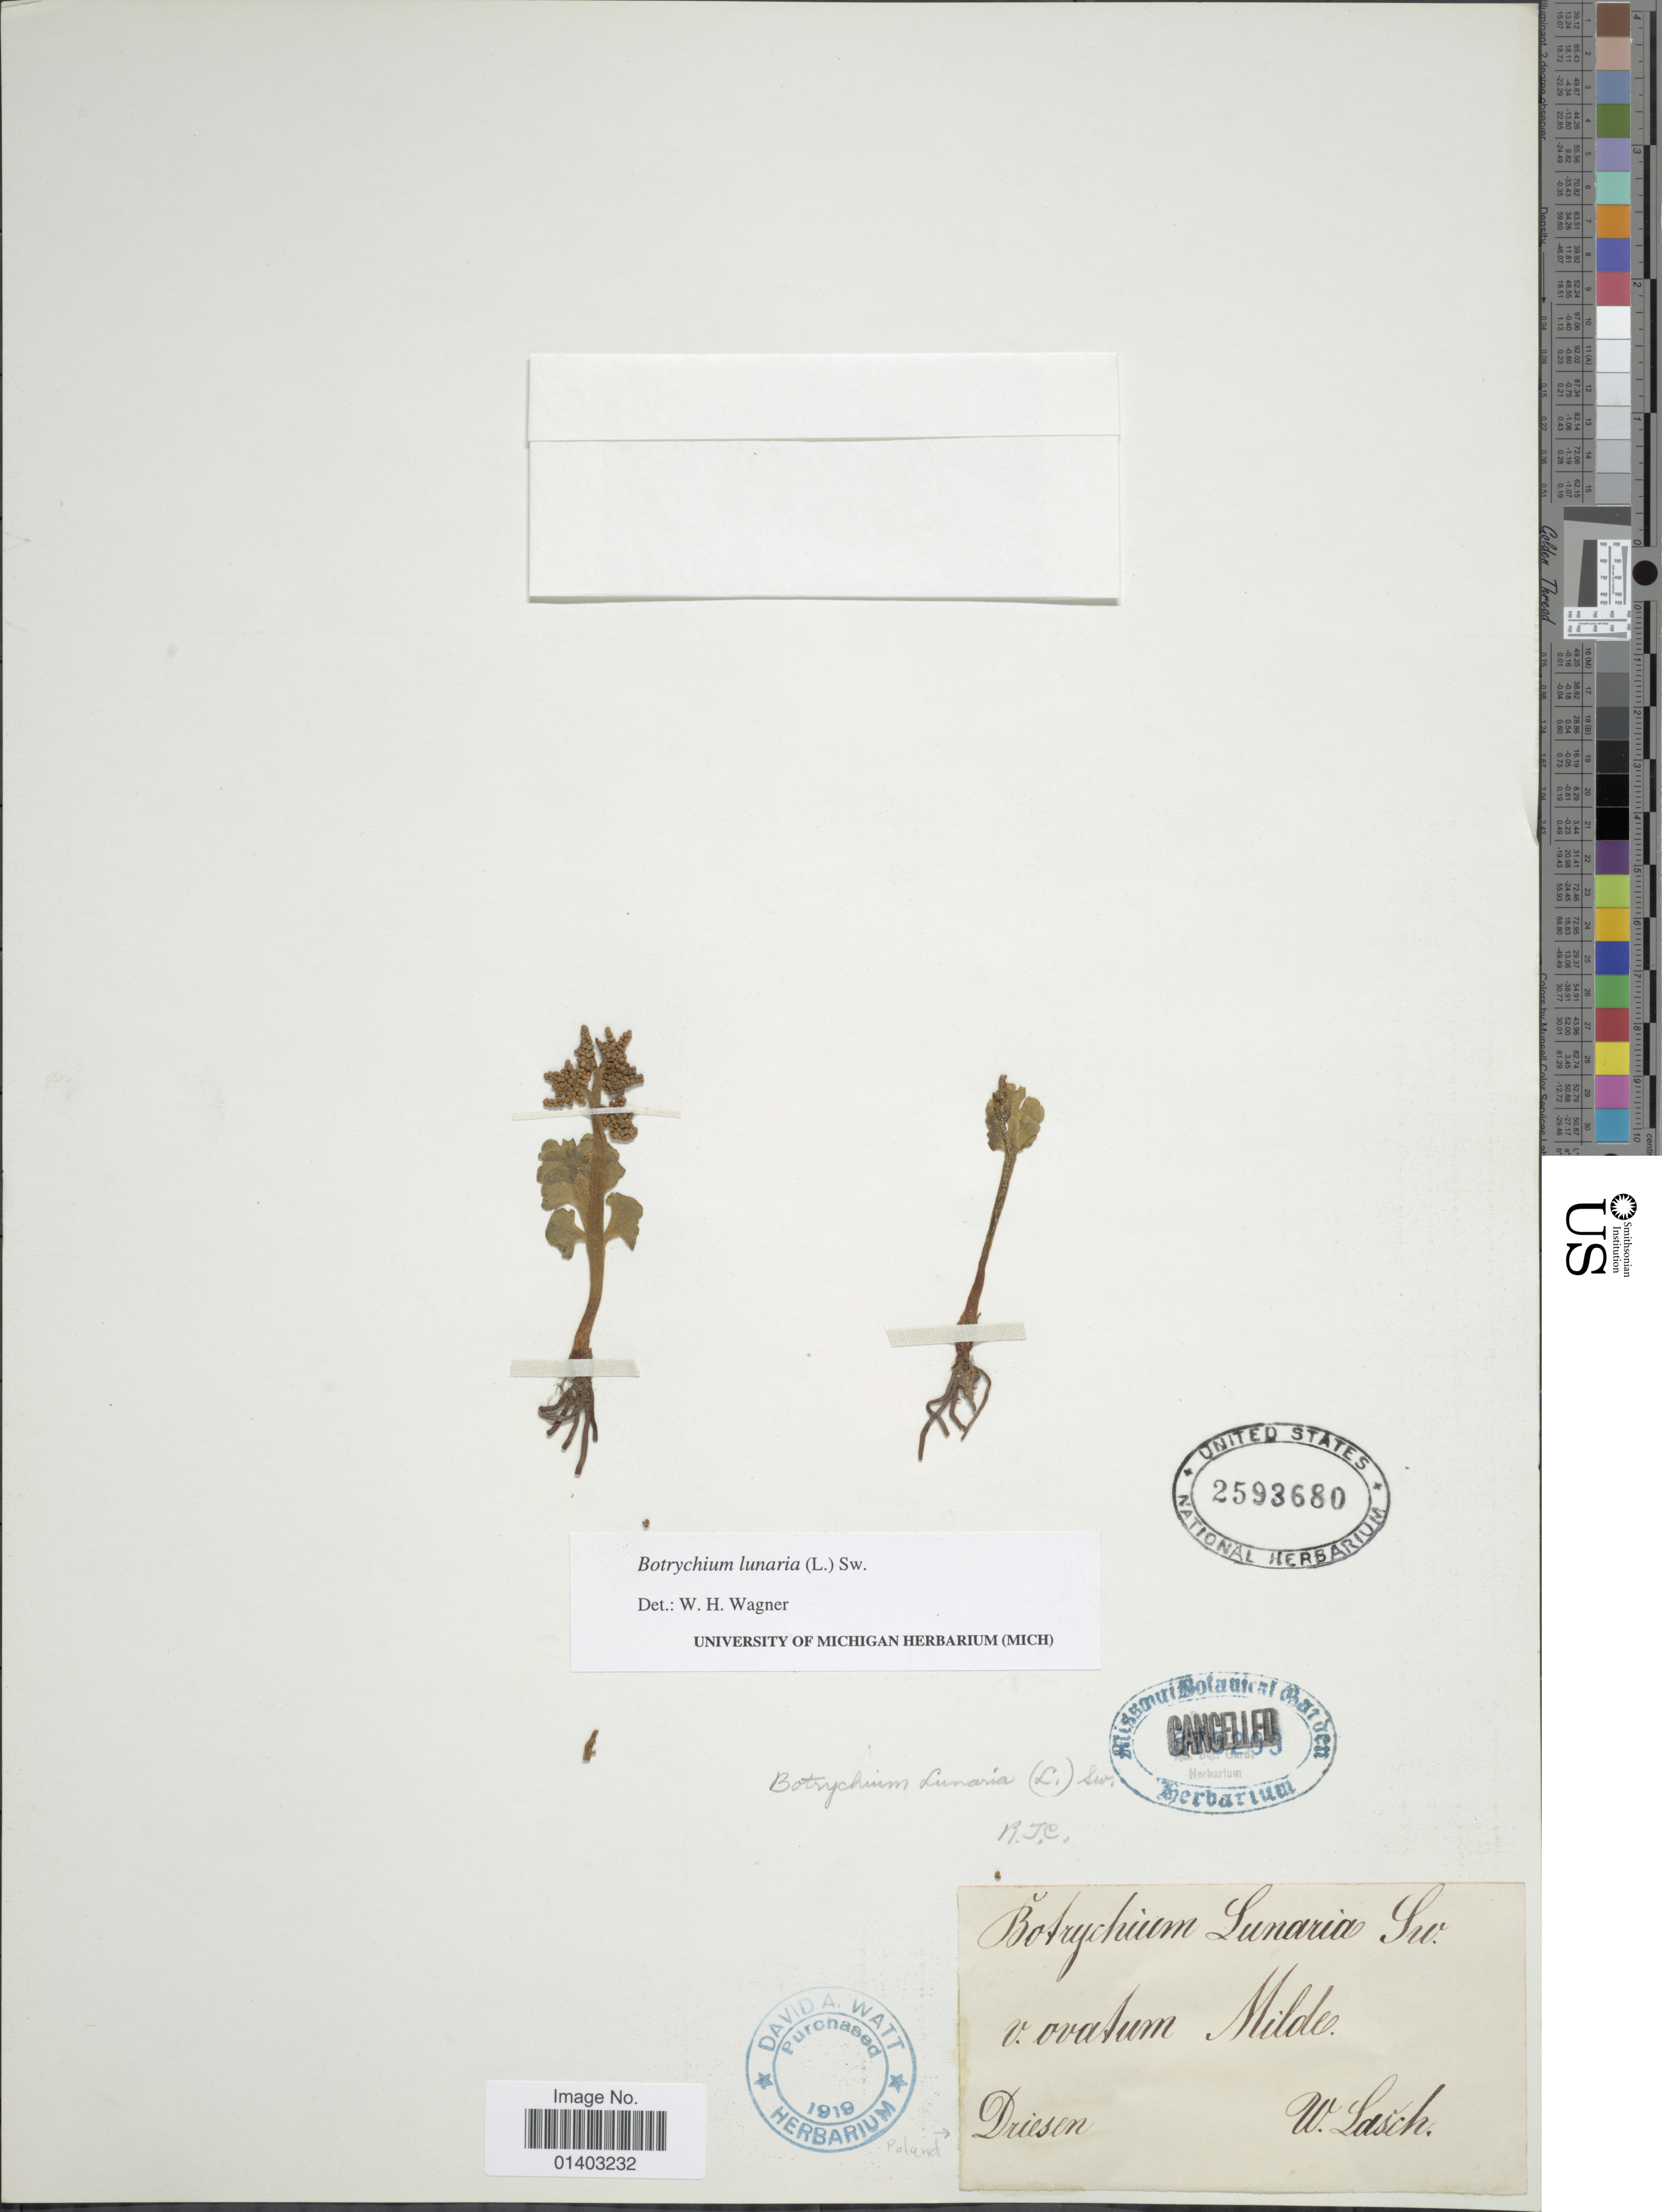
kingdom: Plantae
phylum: Tracheophyta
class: Polypodiopsida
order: Ophioglossales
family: Ophioglossaceae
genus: Botrychium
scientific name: Botrychium lunaria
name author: (L.) Sw.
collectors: W. Lasch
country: Poland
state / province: Lubuskie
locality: Driesen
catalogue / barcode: US 2593680